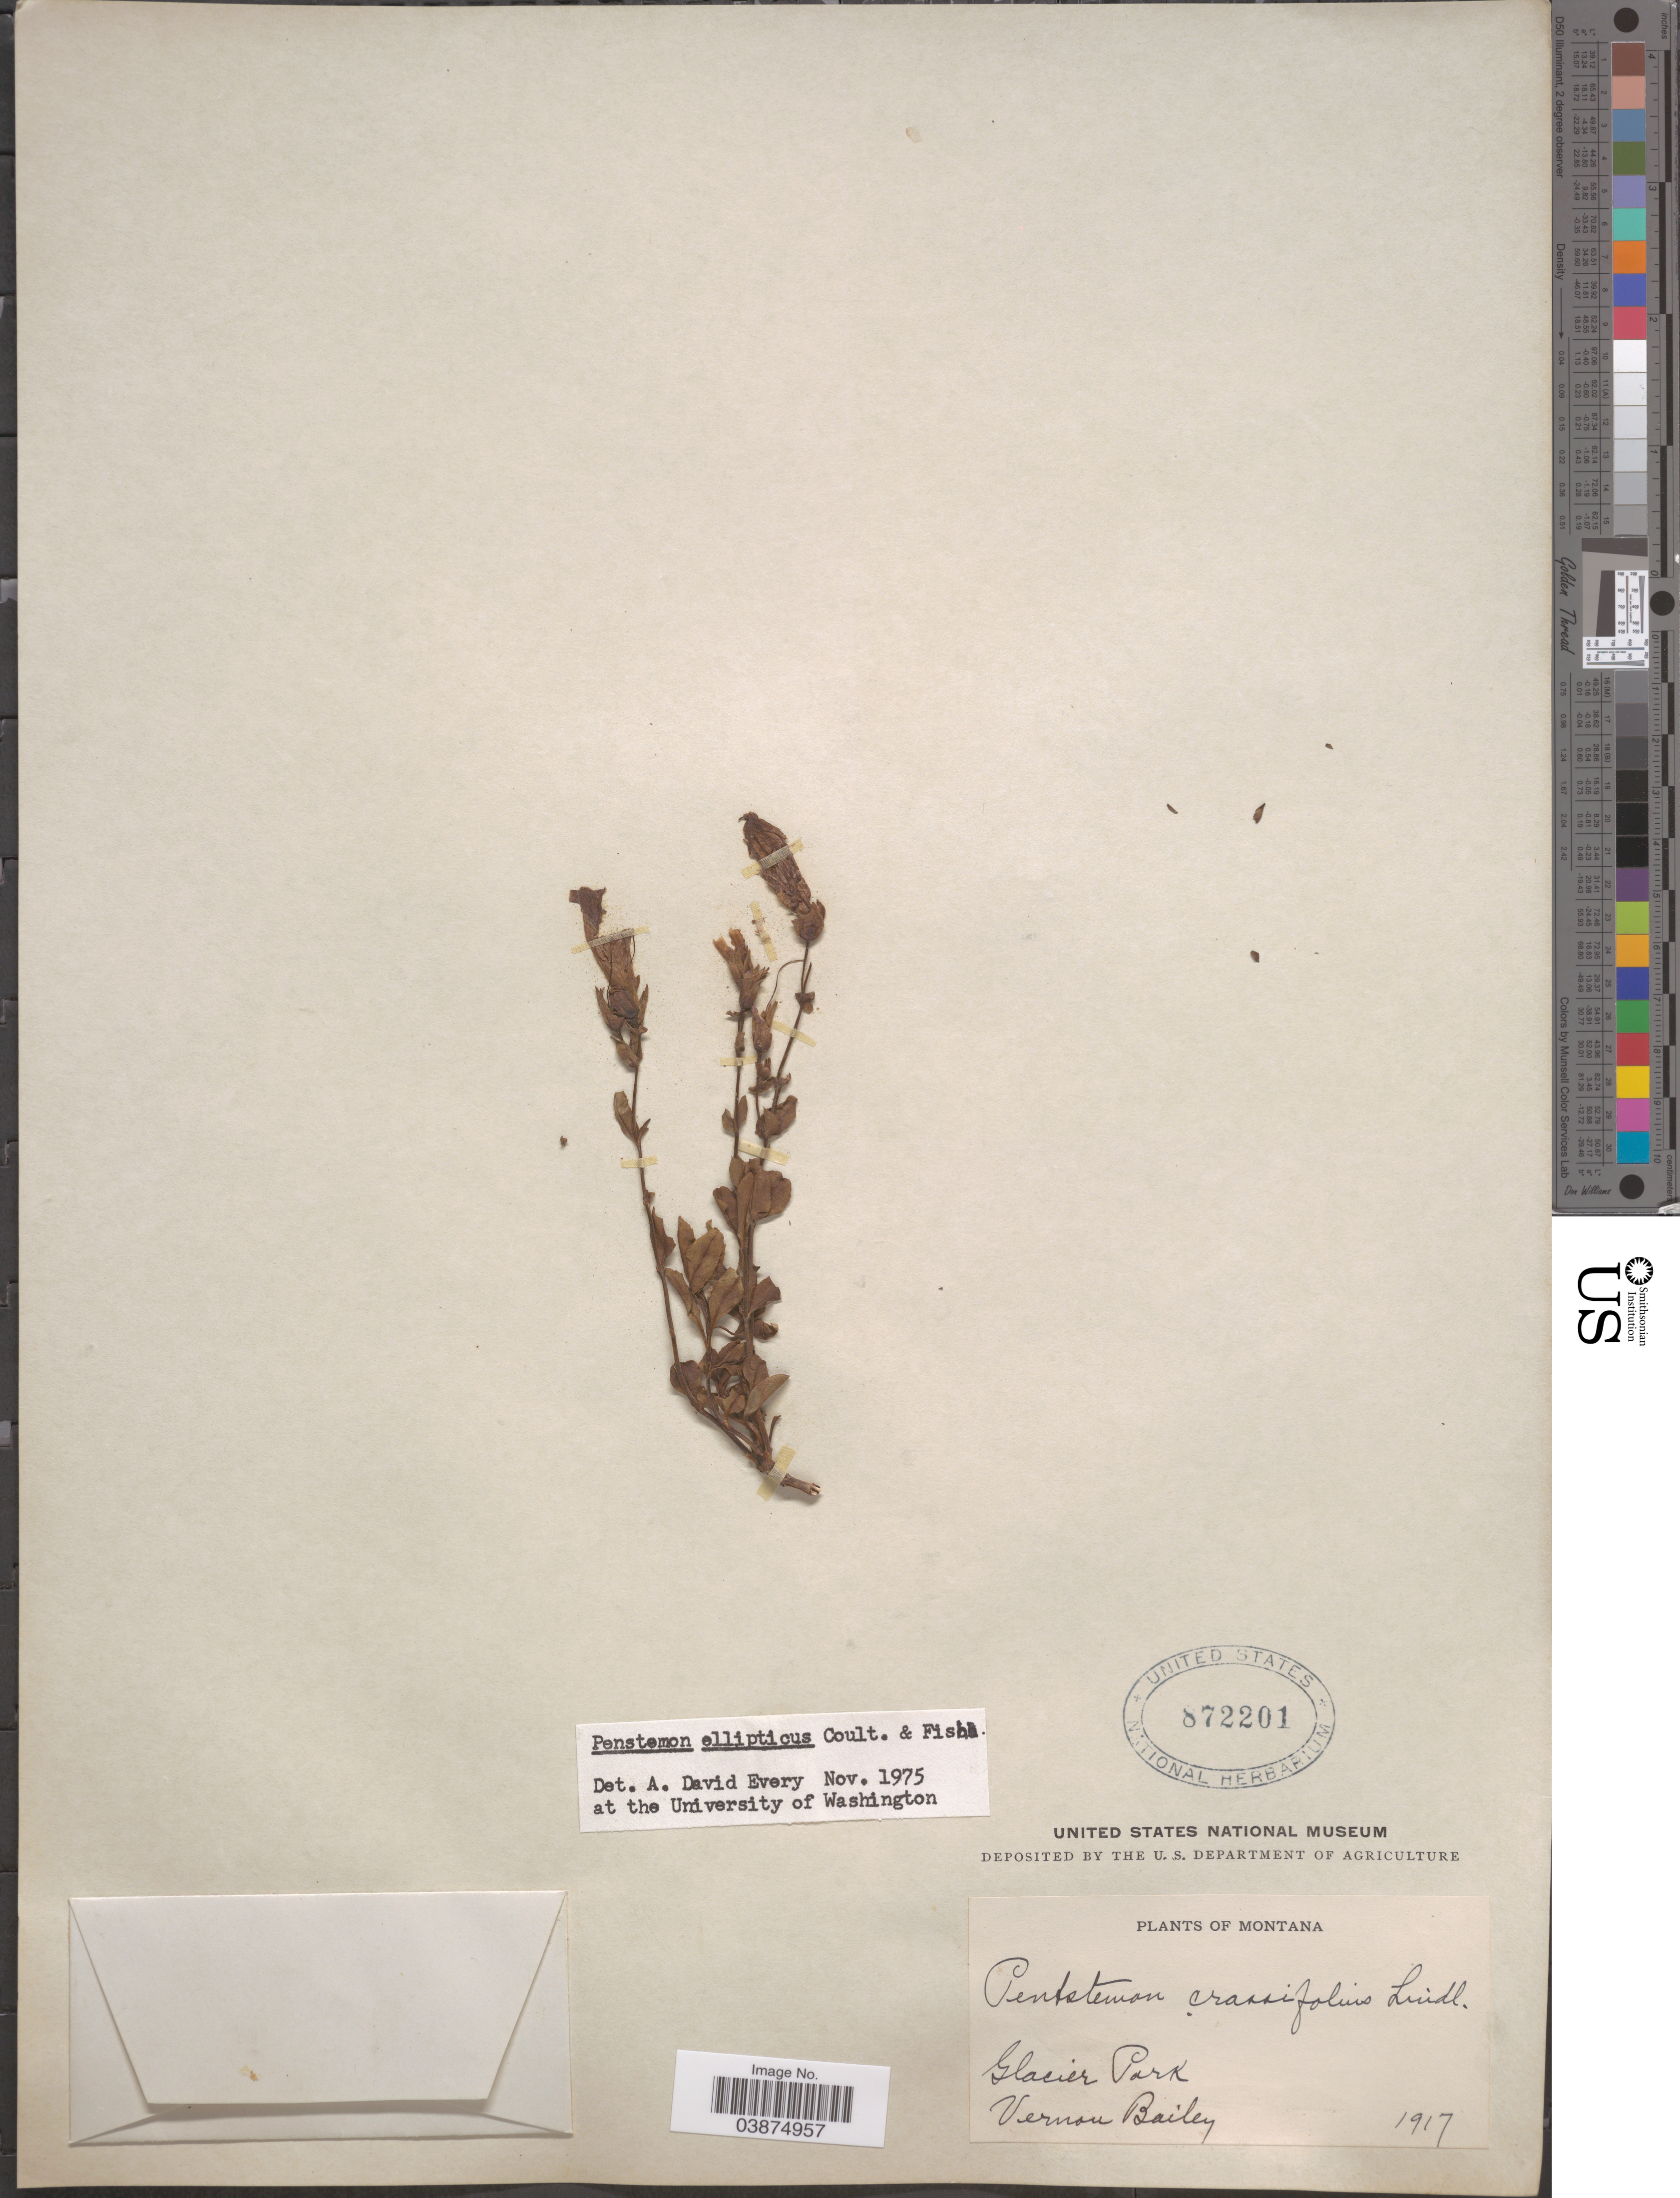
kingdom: Plantae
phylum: Tracheophyta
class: Magnoliopsida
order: Lamiales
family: Plantaginaceae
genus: Penstemon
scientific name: Penstemon ellipticus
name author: Greene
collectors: V. O. Bailey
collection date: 1917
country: United States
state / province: Montana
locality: Glacier Park.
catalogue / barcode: US 872201